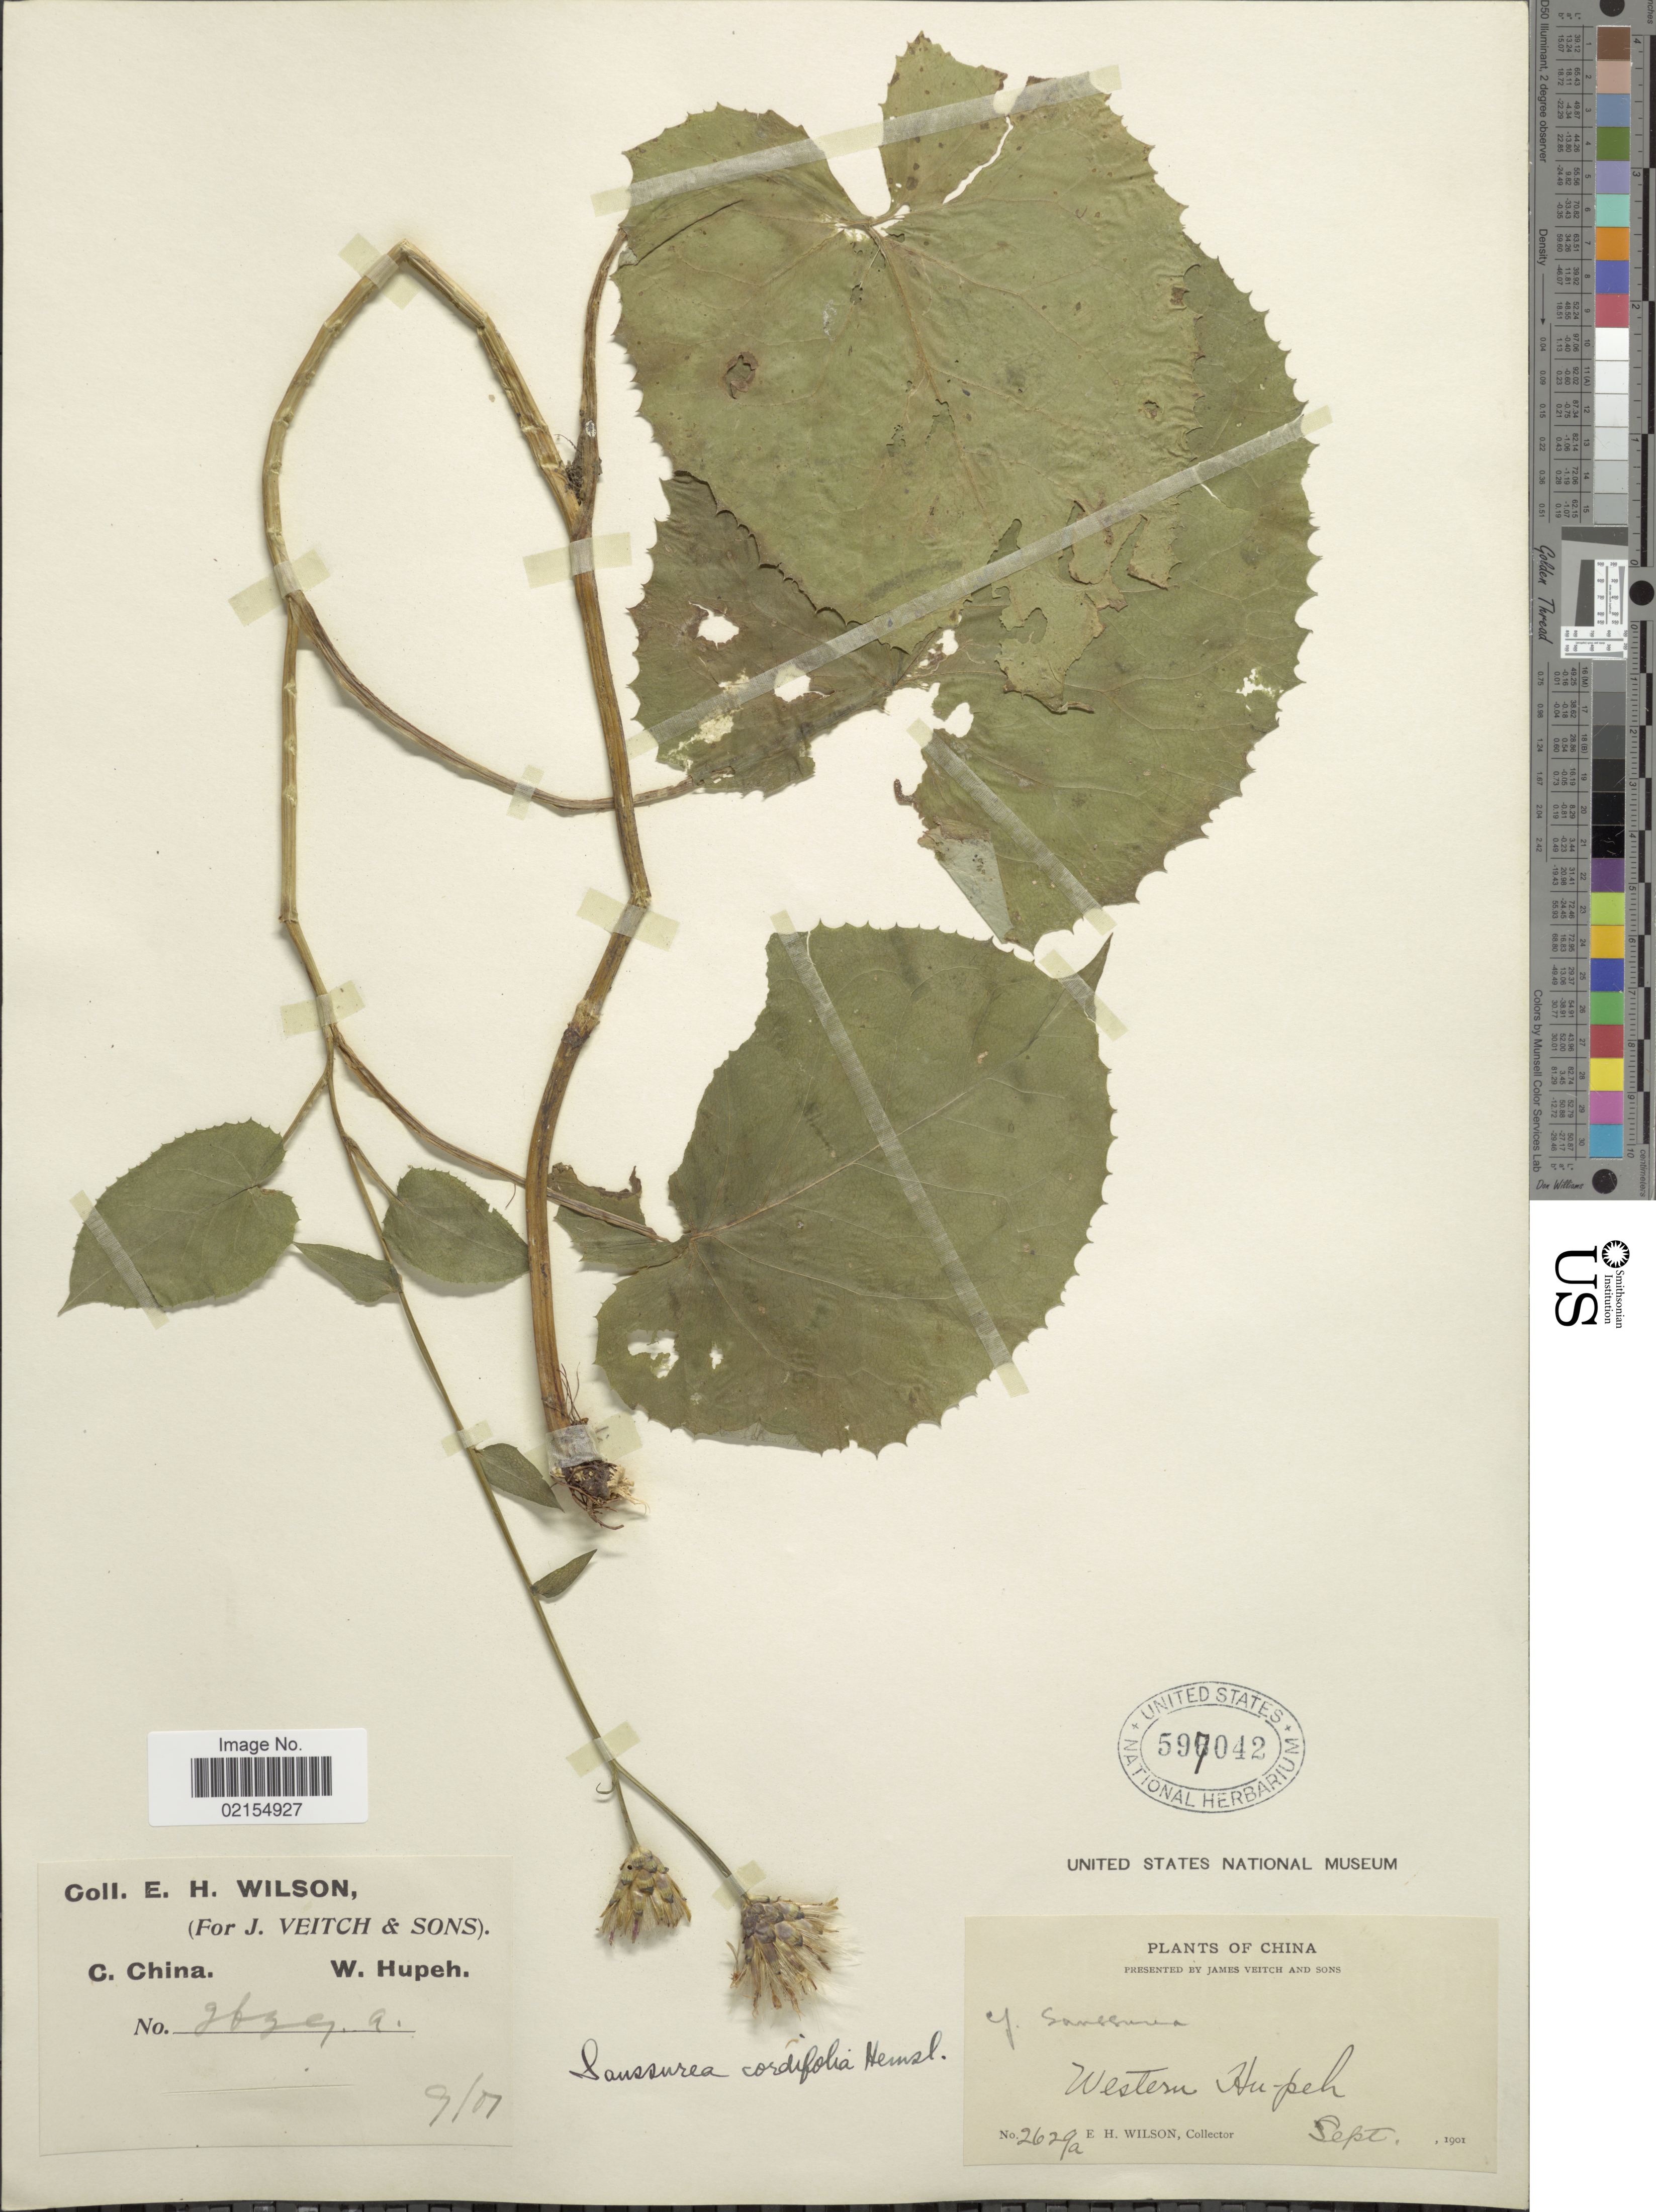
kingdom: Plantae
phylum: Tracheophyta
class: Magnoliopsida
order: Asterales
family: Asteraceae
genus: Saussurea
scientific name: Saussurea cordifolia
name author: Hemsl.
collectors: E. Wilson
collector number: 2629a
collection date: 1901-09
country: China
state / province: Hubei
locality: China, Western Hupeh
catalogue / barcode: US 597042